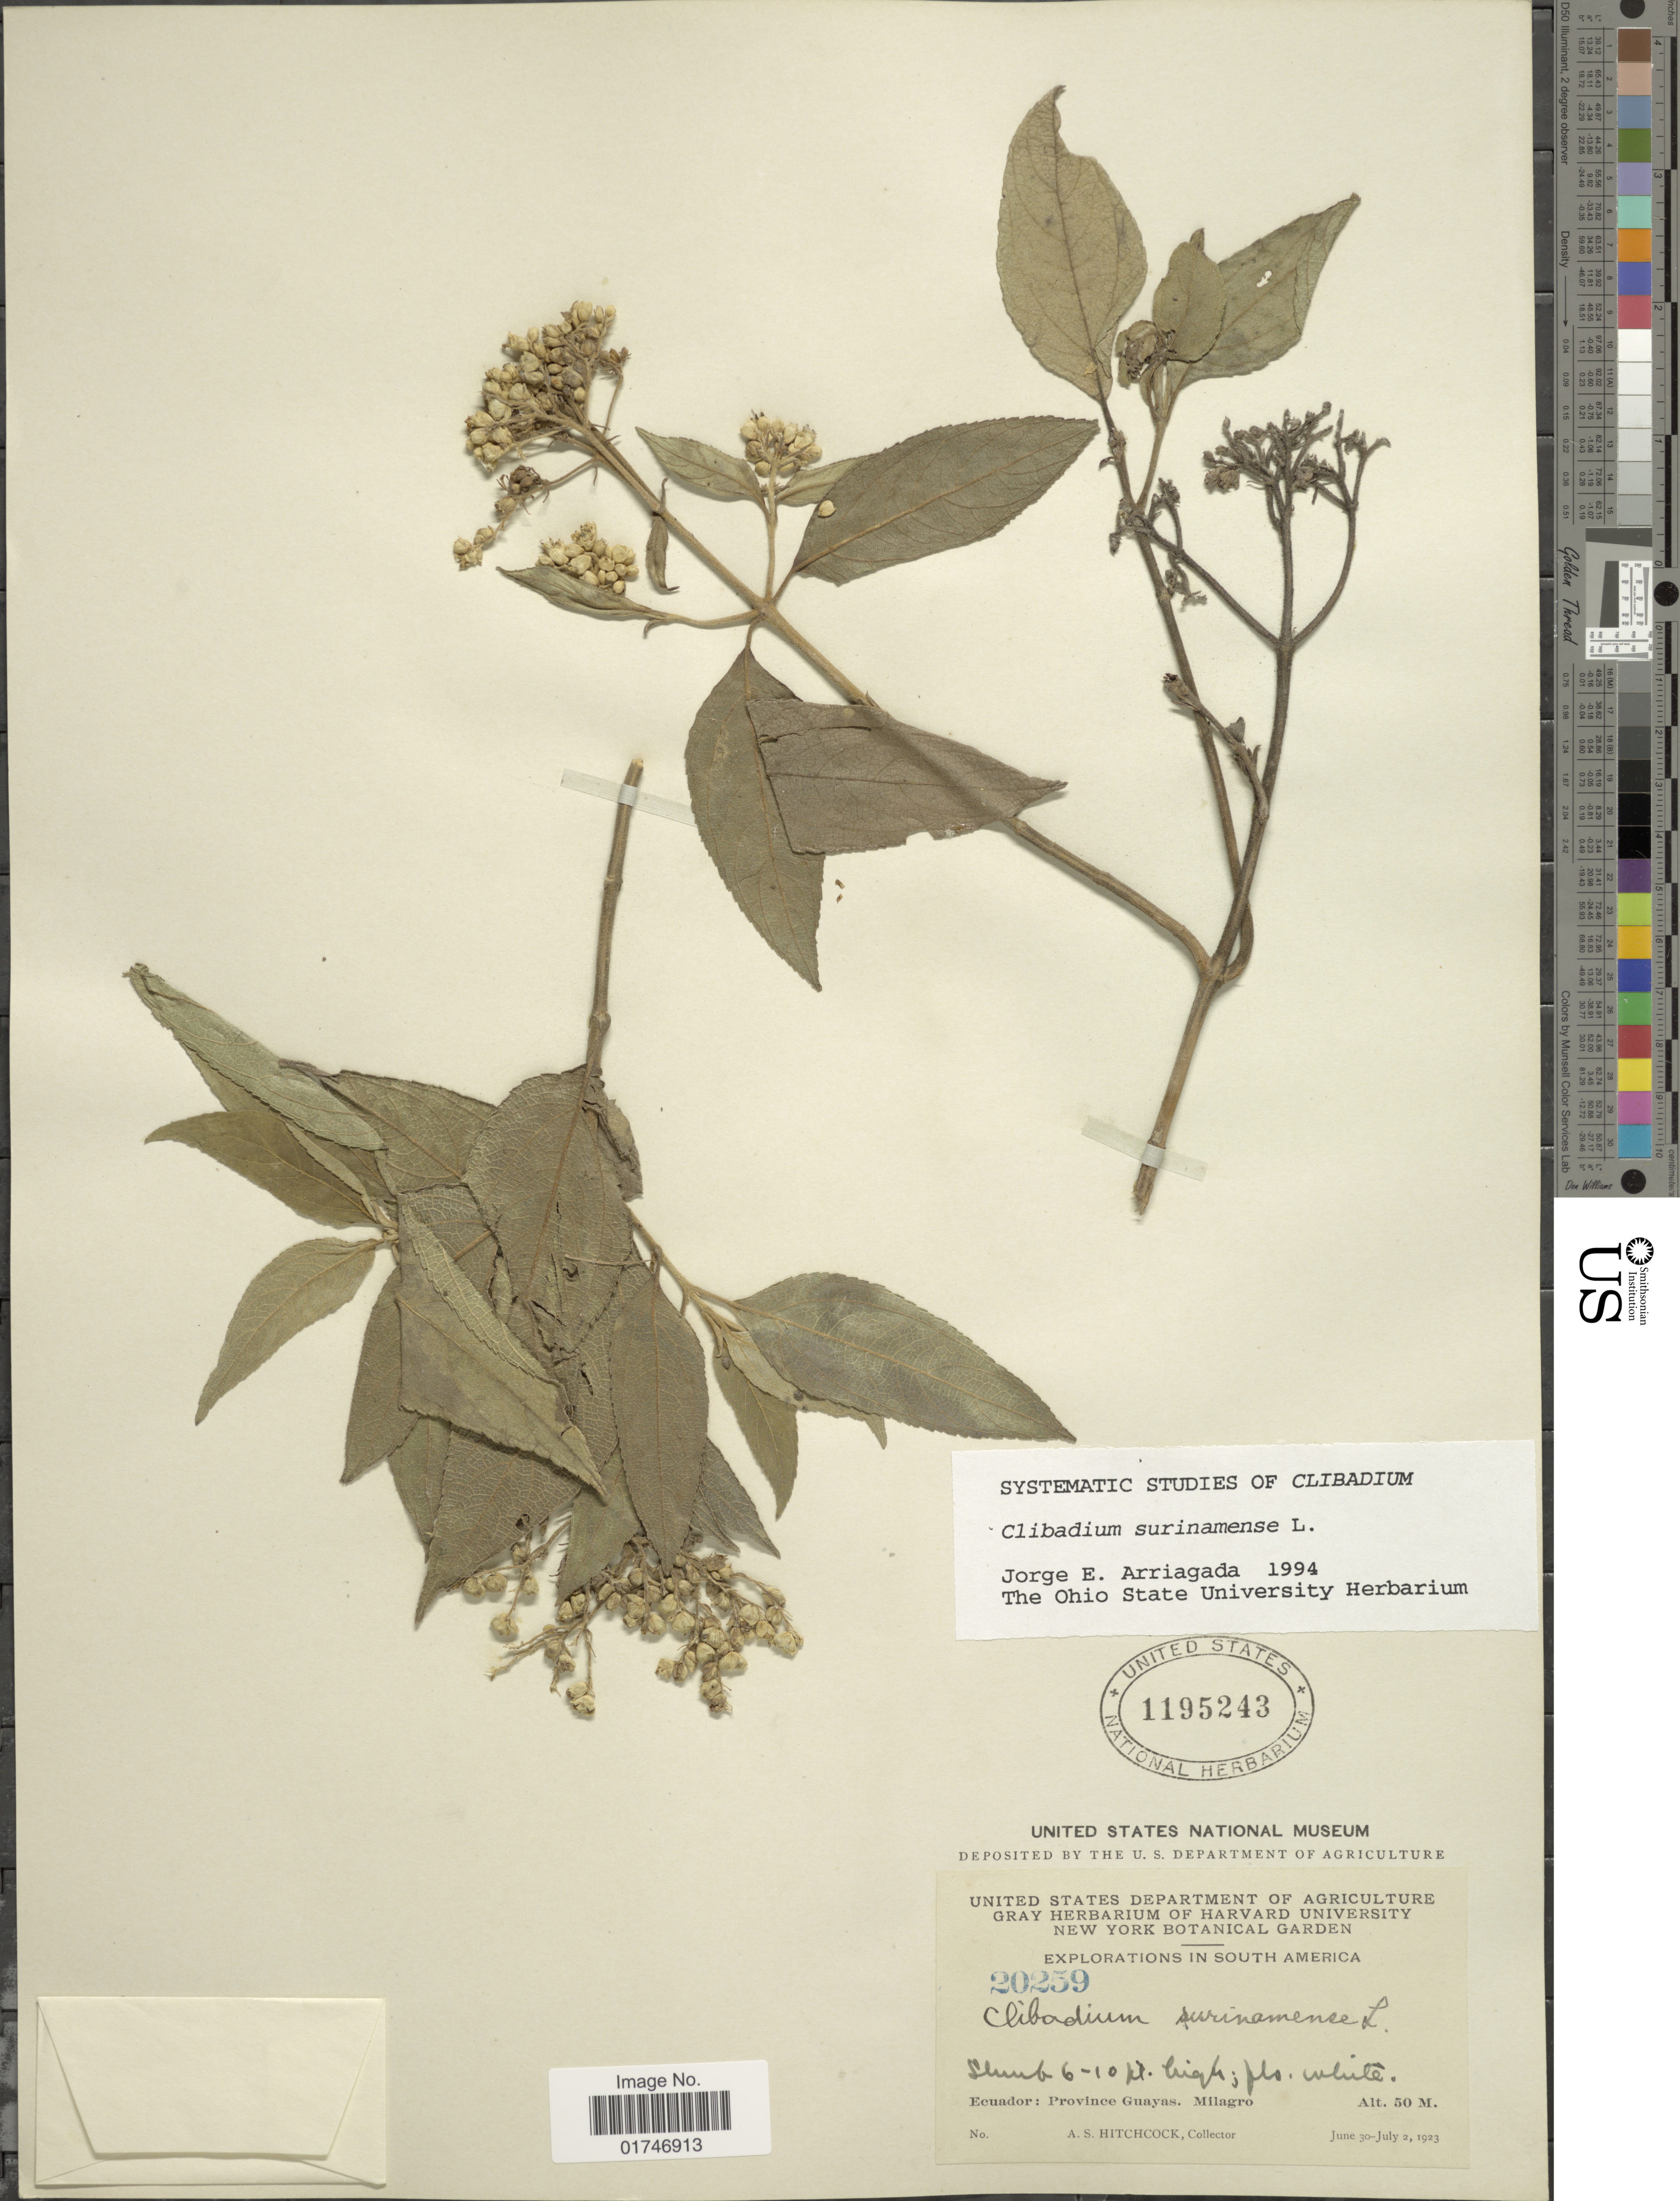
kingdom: Plantae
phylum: Tracheophyta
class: Magnoliopsida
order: Asterales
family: Asteraceae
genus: Clibadium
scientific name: Clibadium surinamense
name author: L.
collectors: A. S. Hitchcock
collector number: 20259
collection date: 1923-06-30/1923-07-02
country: Ecuador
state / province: Guayas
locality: Ecuador: Province Guayas, Milagro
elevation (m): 50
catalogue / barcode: US 1195243